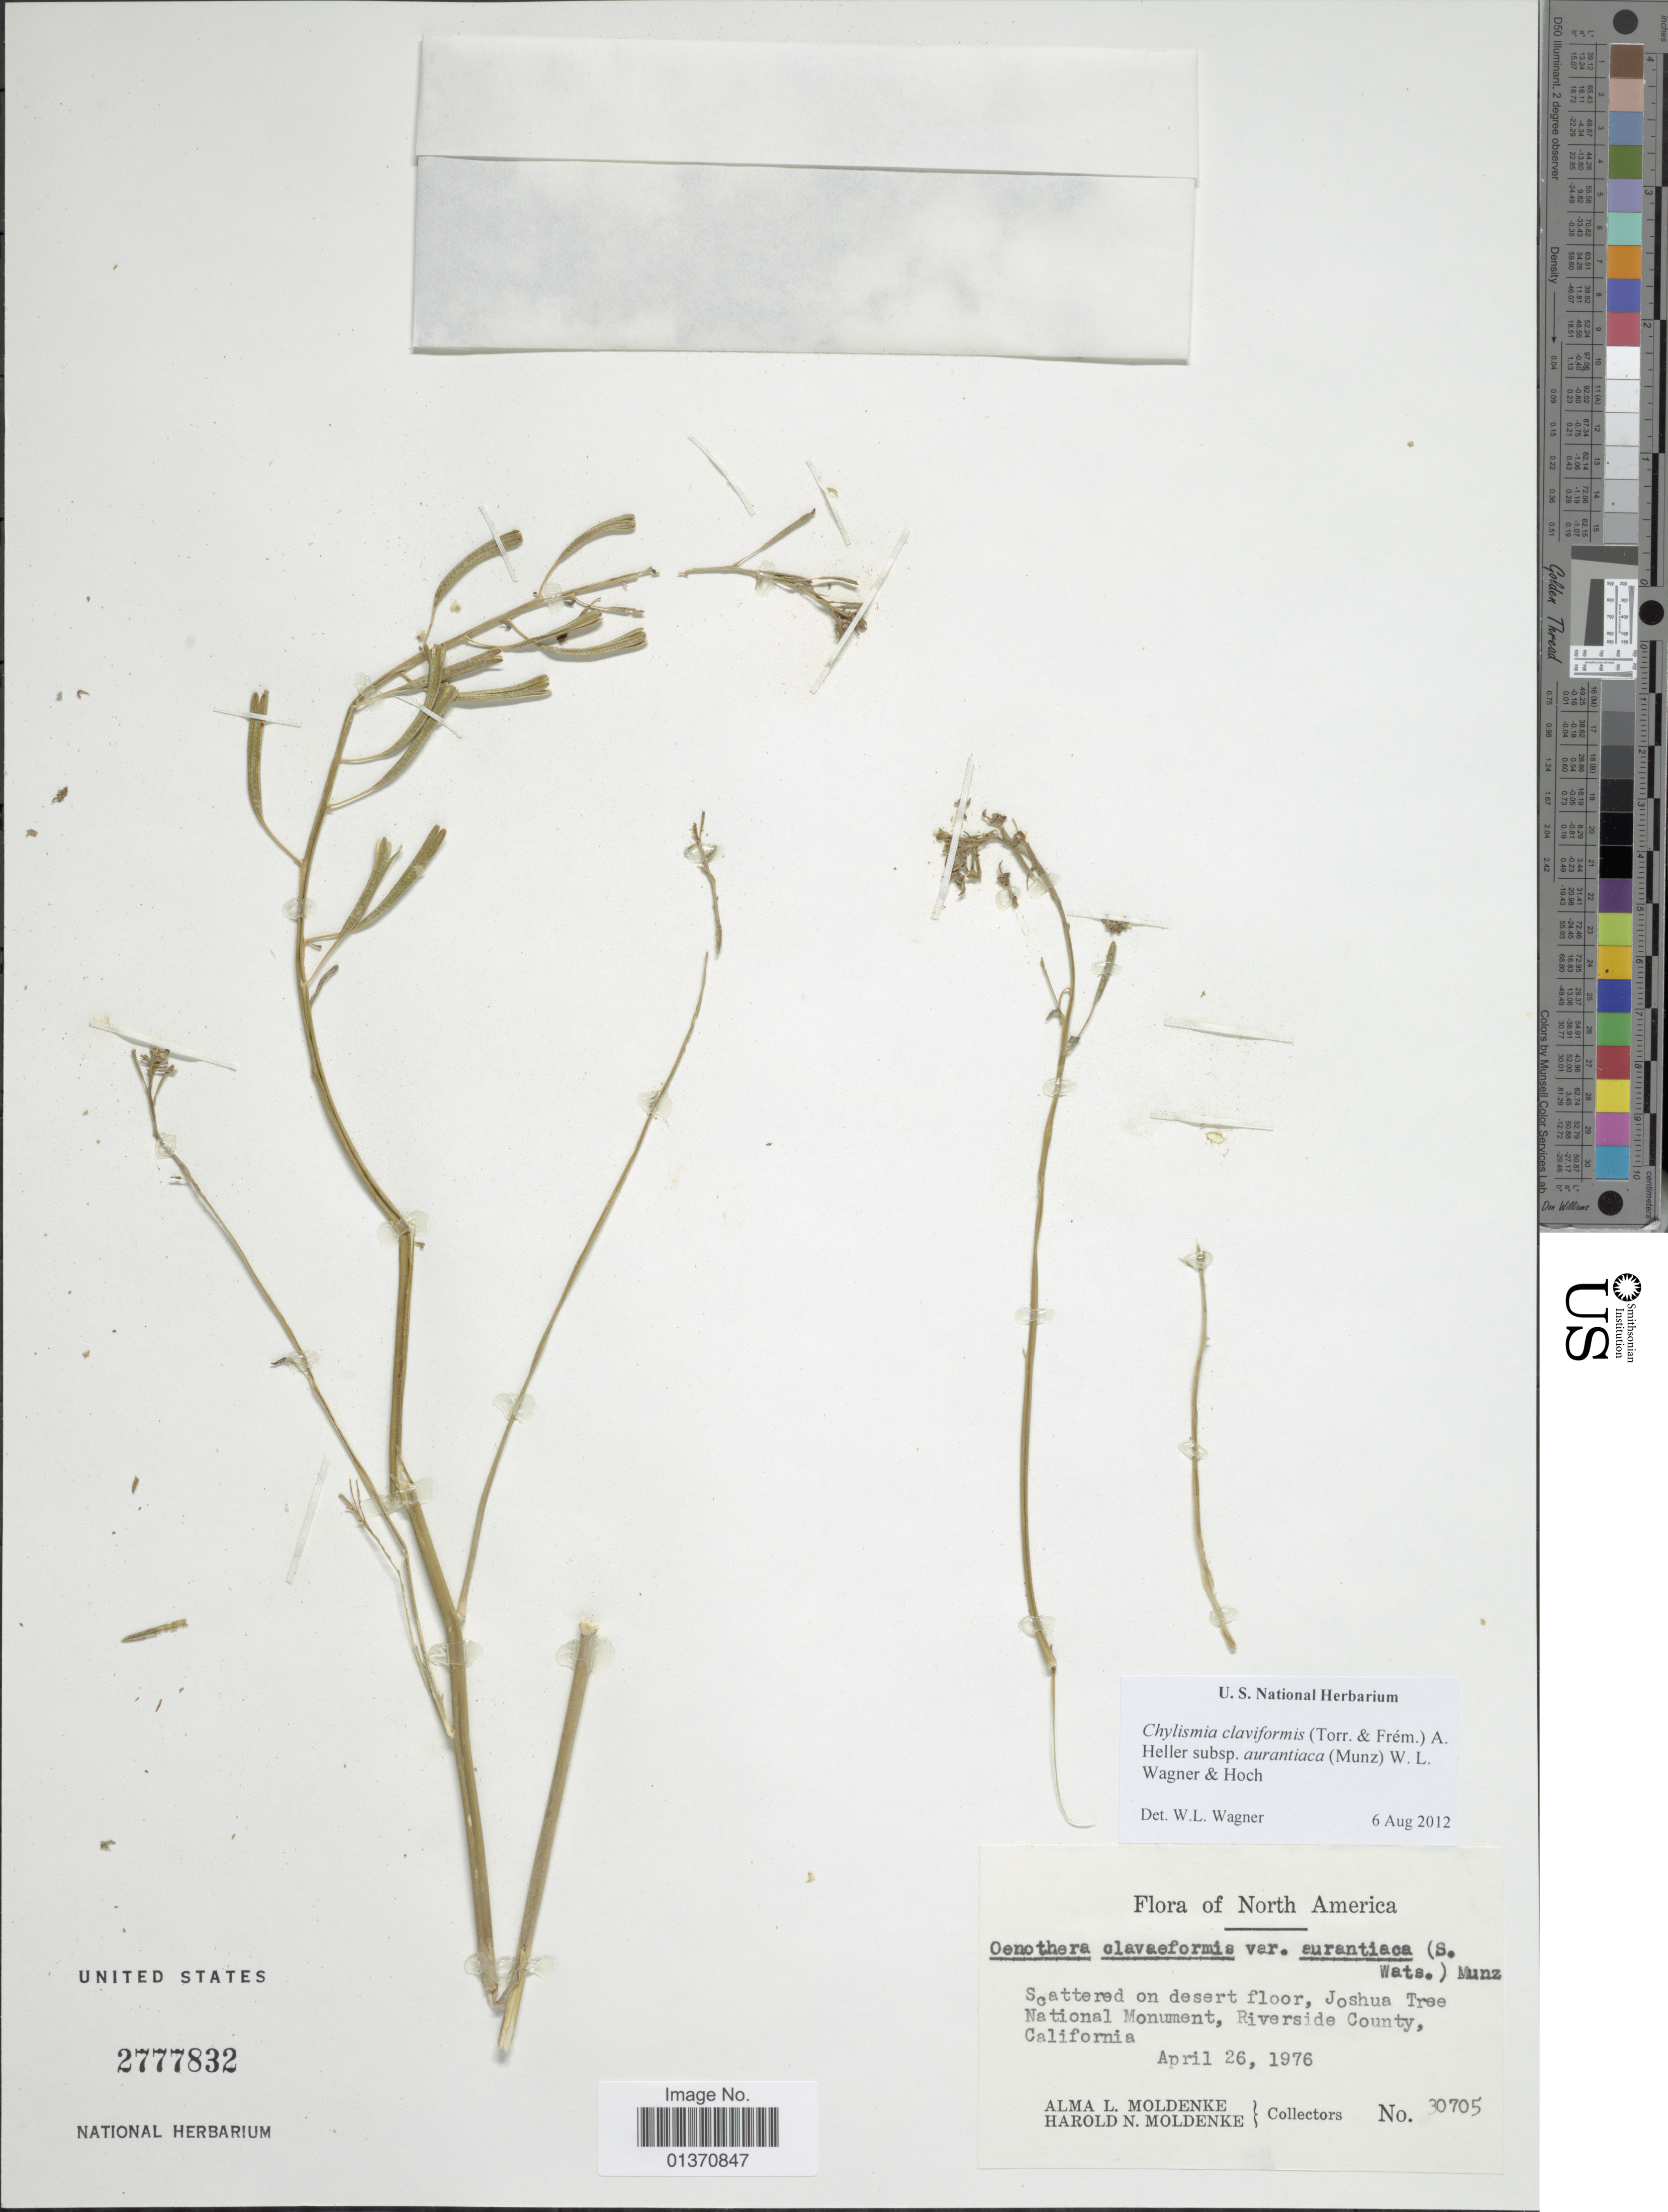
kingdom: Plantae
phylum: Tracheophyta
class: Magnoliopsida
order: Myrtales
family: Onagraceae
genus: Chylismia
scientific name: Chylismia claviformis subsp. aurantiaca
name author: (Munz) W.L. Wagner & Hoch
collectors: A. L. Moldenke & H. N. Moldenke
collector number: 30705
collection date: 1976-04-26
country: United States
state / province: California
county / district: Riverside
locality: Scattered on desert floor, Joshua Tree National Monument, Riverside County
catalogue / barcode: US 2777832